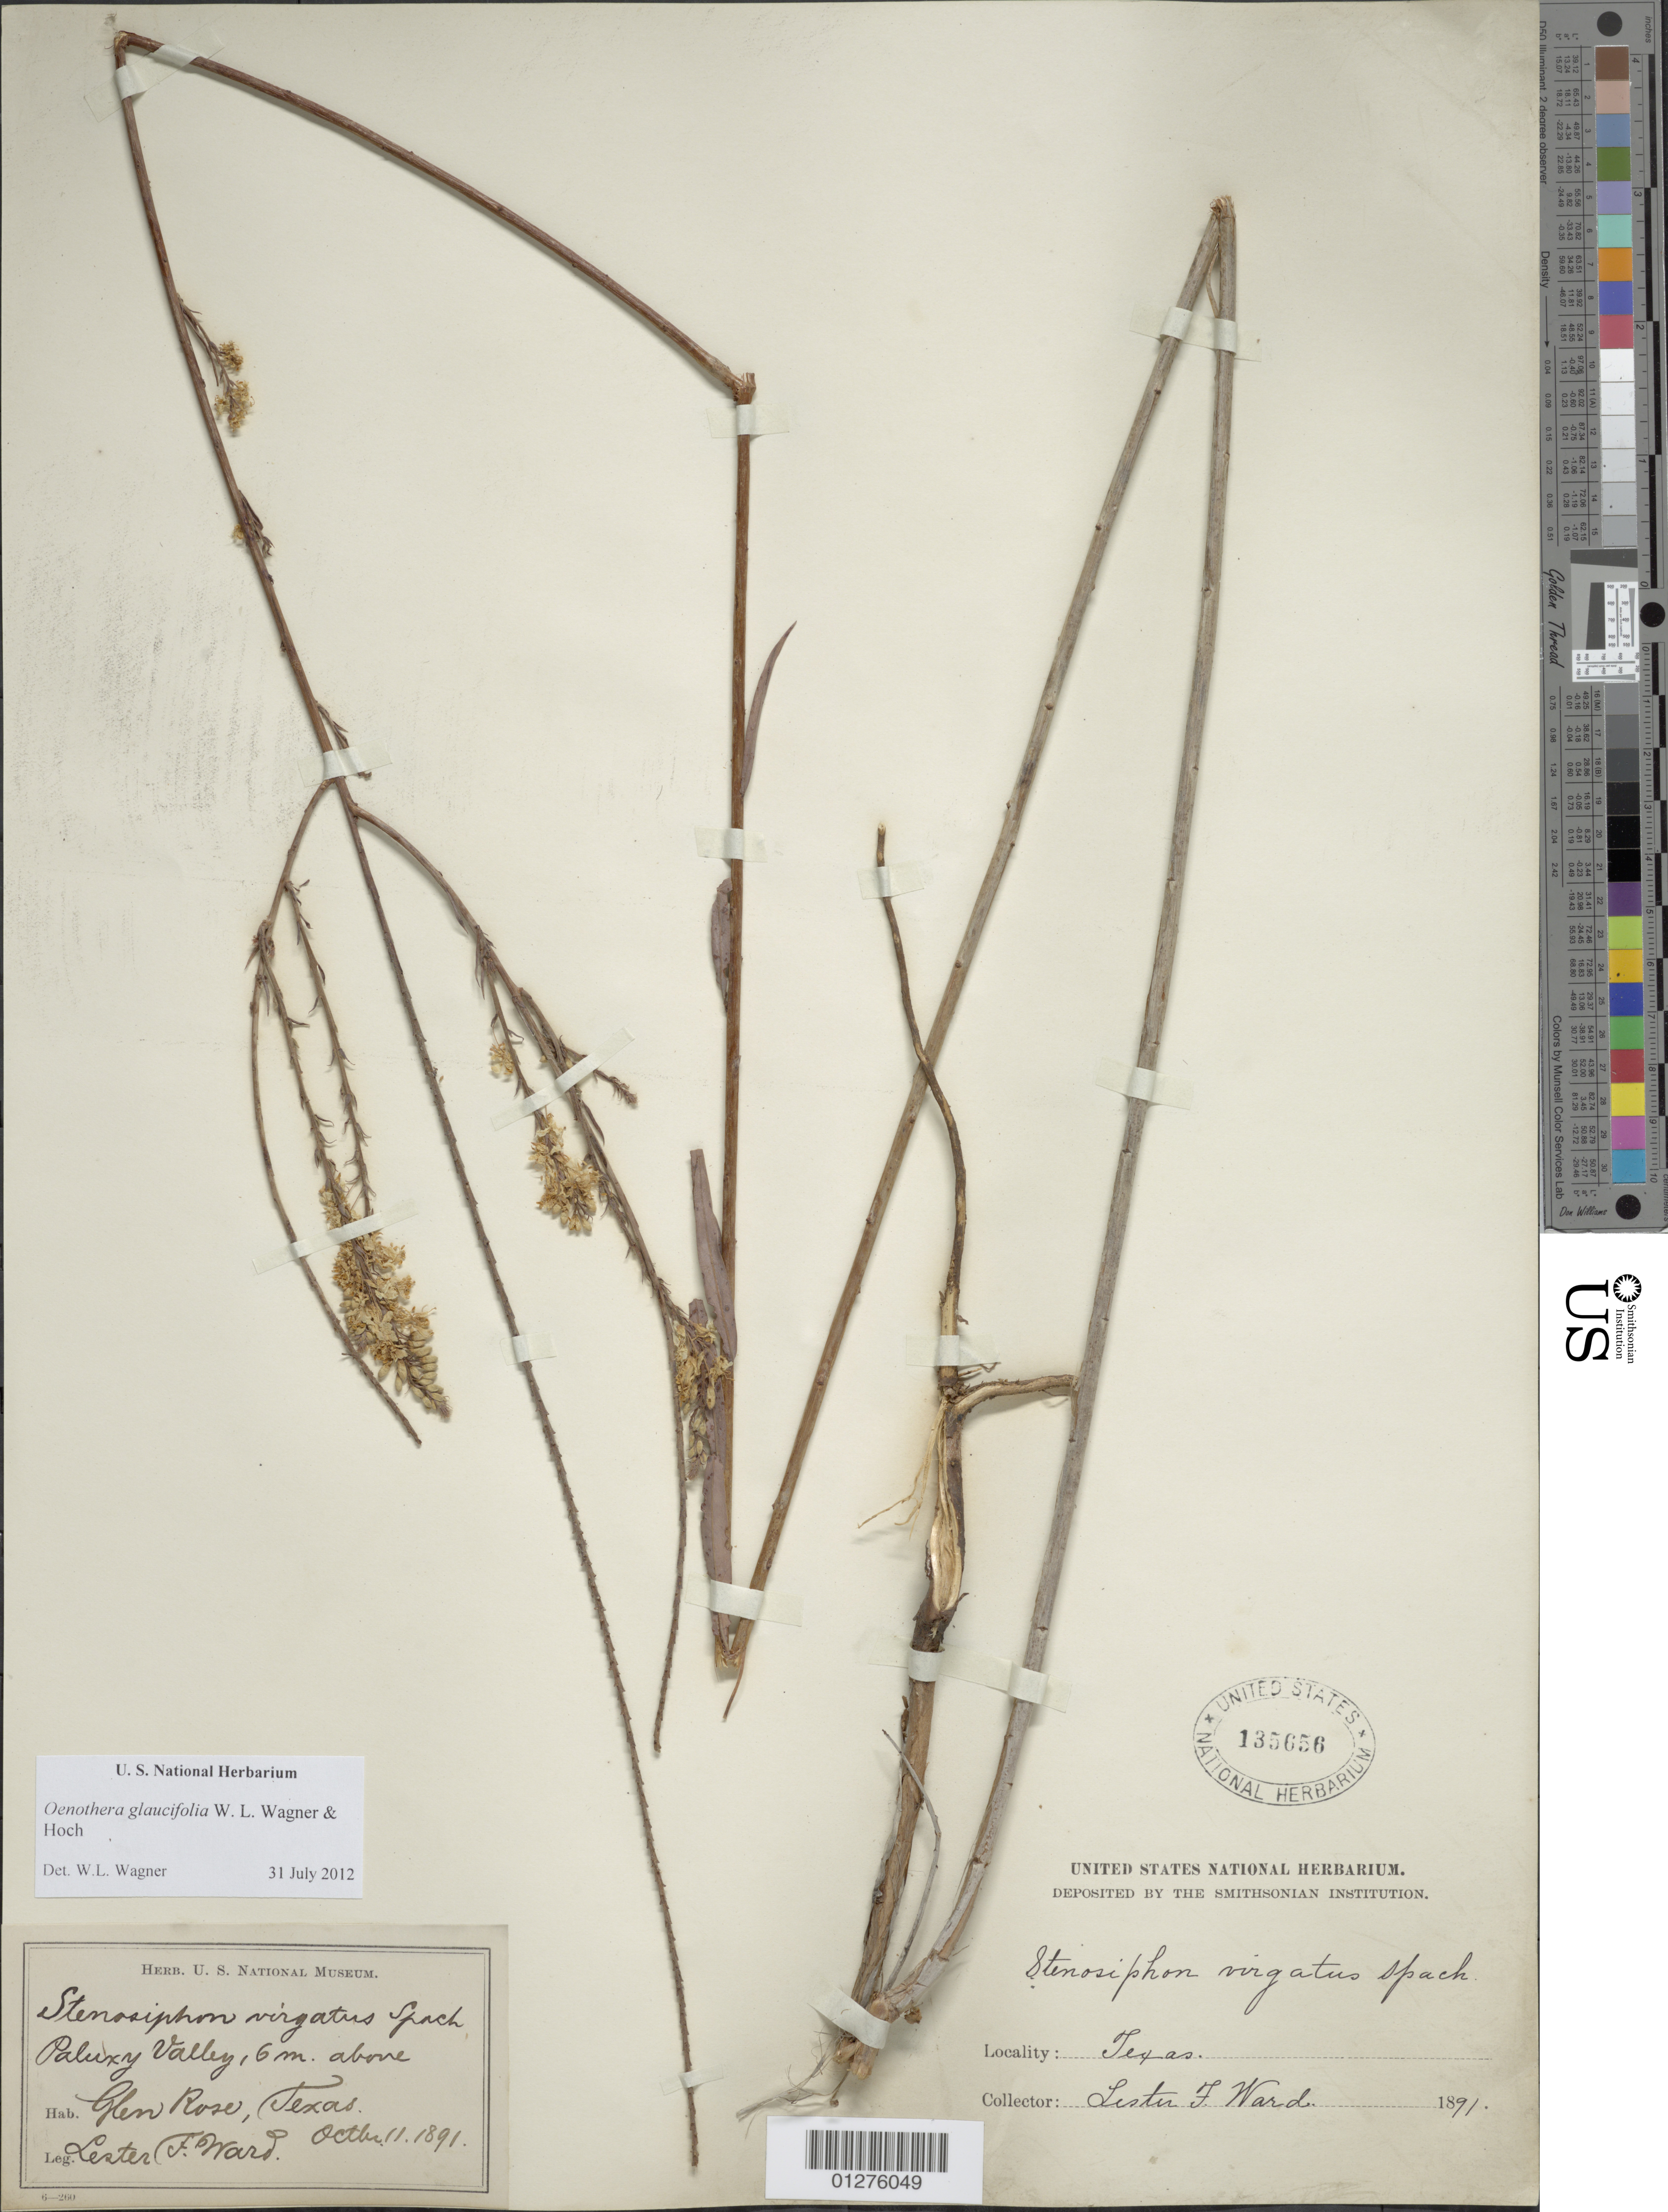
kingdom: Plantae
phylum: Tracheophyta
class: Magnoliopsida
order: Myrtales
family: Onagraceae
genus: Oenothera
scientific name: Oenothera glaucifolia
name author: W.L. Wagner & Hoch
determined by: Wagner, W. L., (BOT), Smithsonian Institution - National Museum of Natural History (UNITED STATES)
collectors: L. F. Ward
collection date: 1891-10-11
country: United States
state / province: Texas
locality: Paluxy Valley, 6 m above. Glen Rose.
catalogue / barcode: US 135656